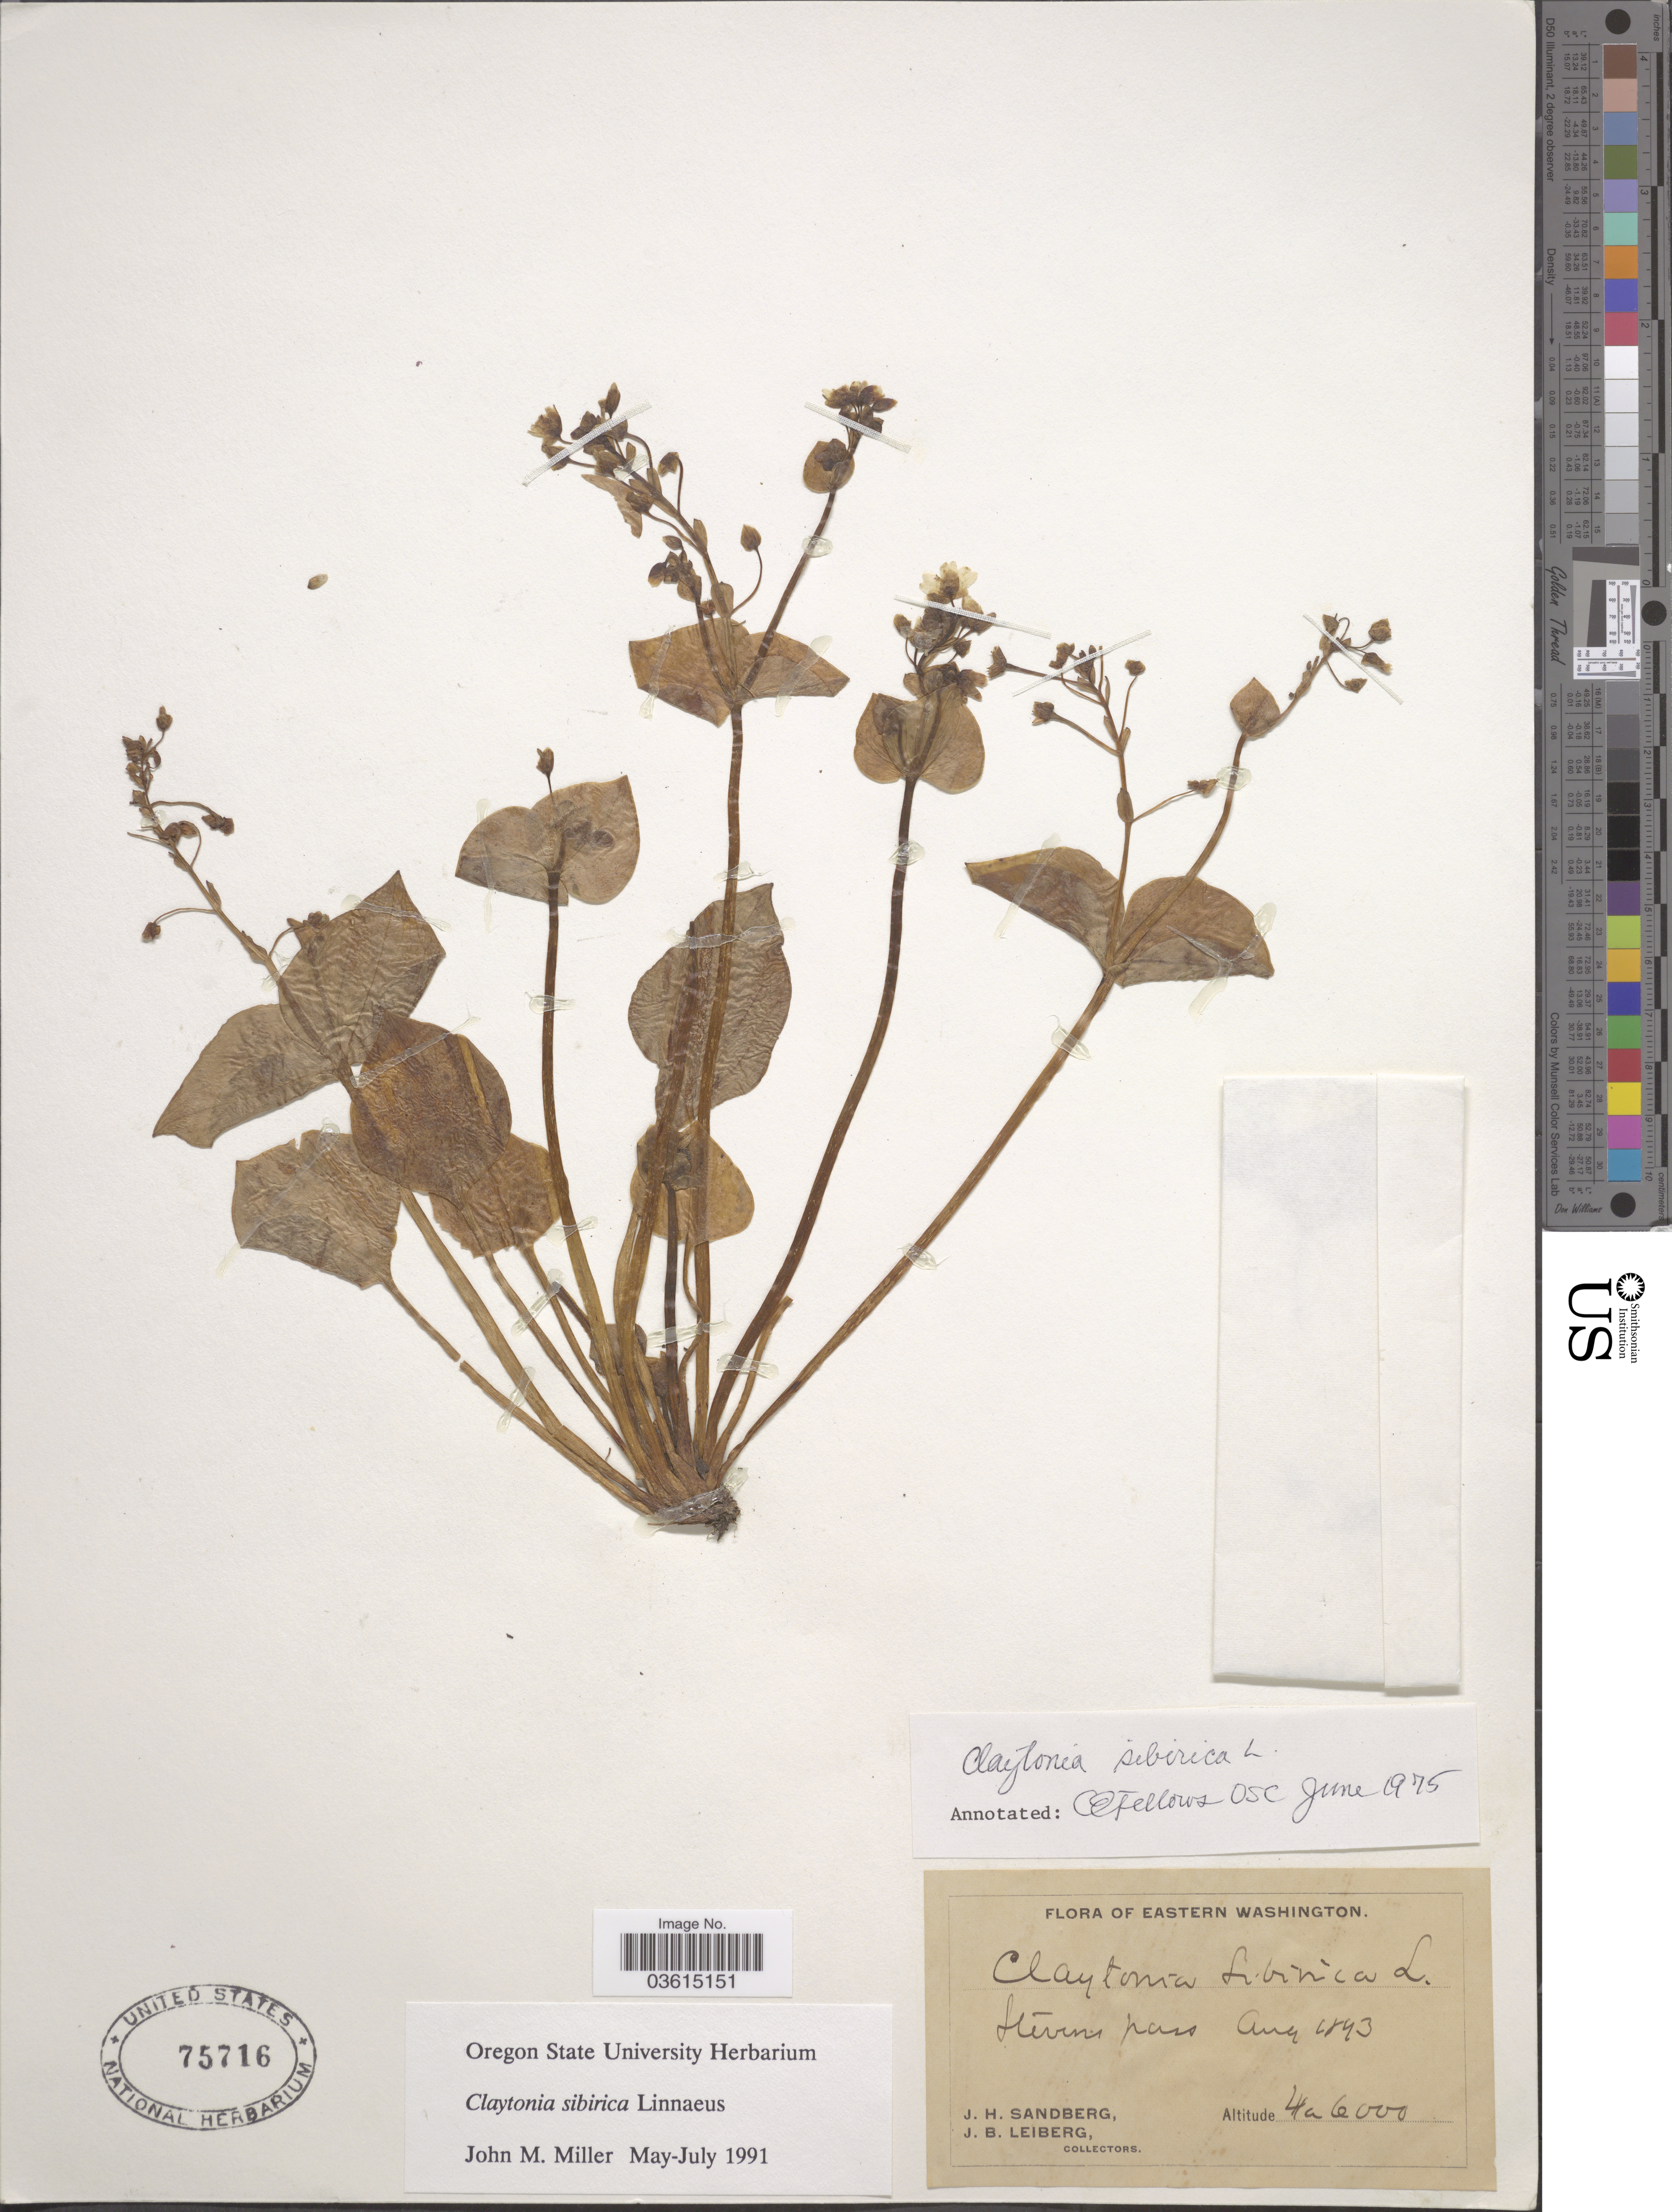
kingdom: Plantae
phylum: Tracheophyta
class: Magnoliopsida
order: Caryophyllales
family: Montiaceae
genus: Claytonia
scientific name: Claytonia sibirica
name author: L.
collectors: J. H. Sandberg & J. B. Leiberg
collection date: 1893-08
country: United States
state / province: Washington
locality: Eastern Washington. Stevens pass.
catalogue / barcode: US 75716